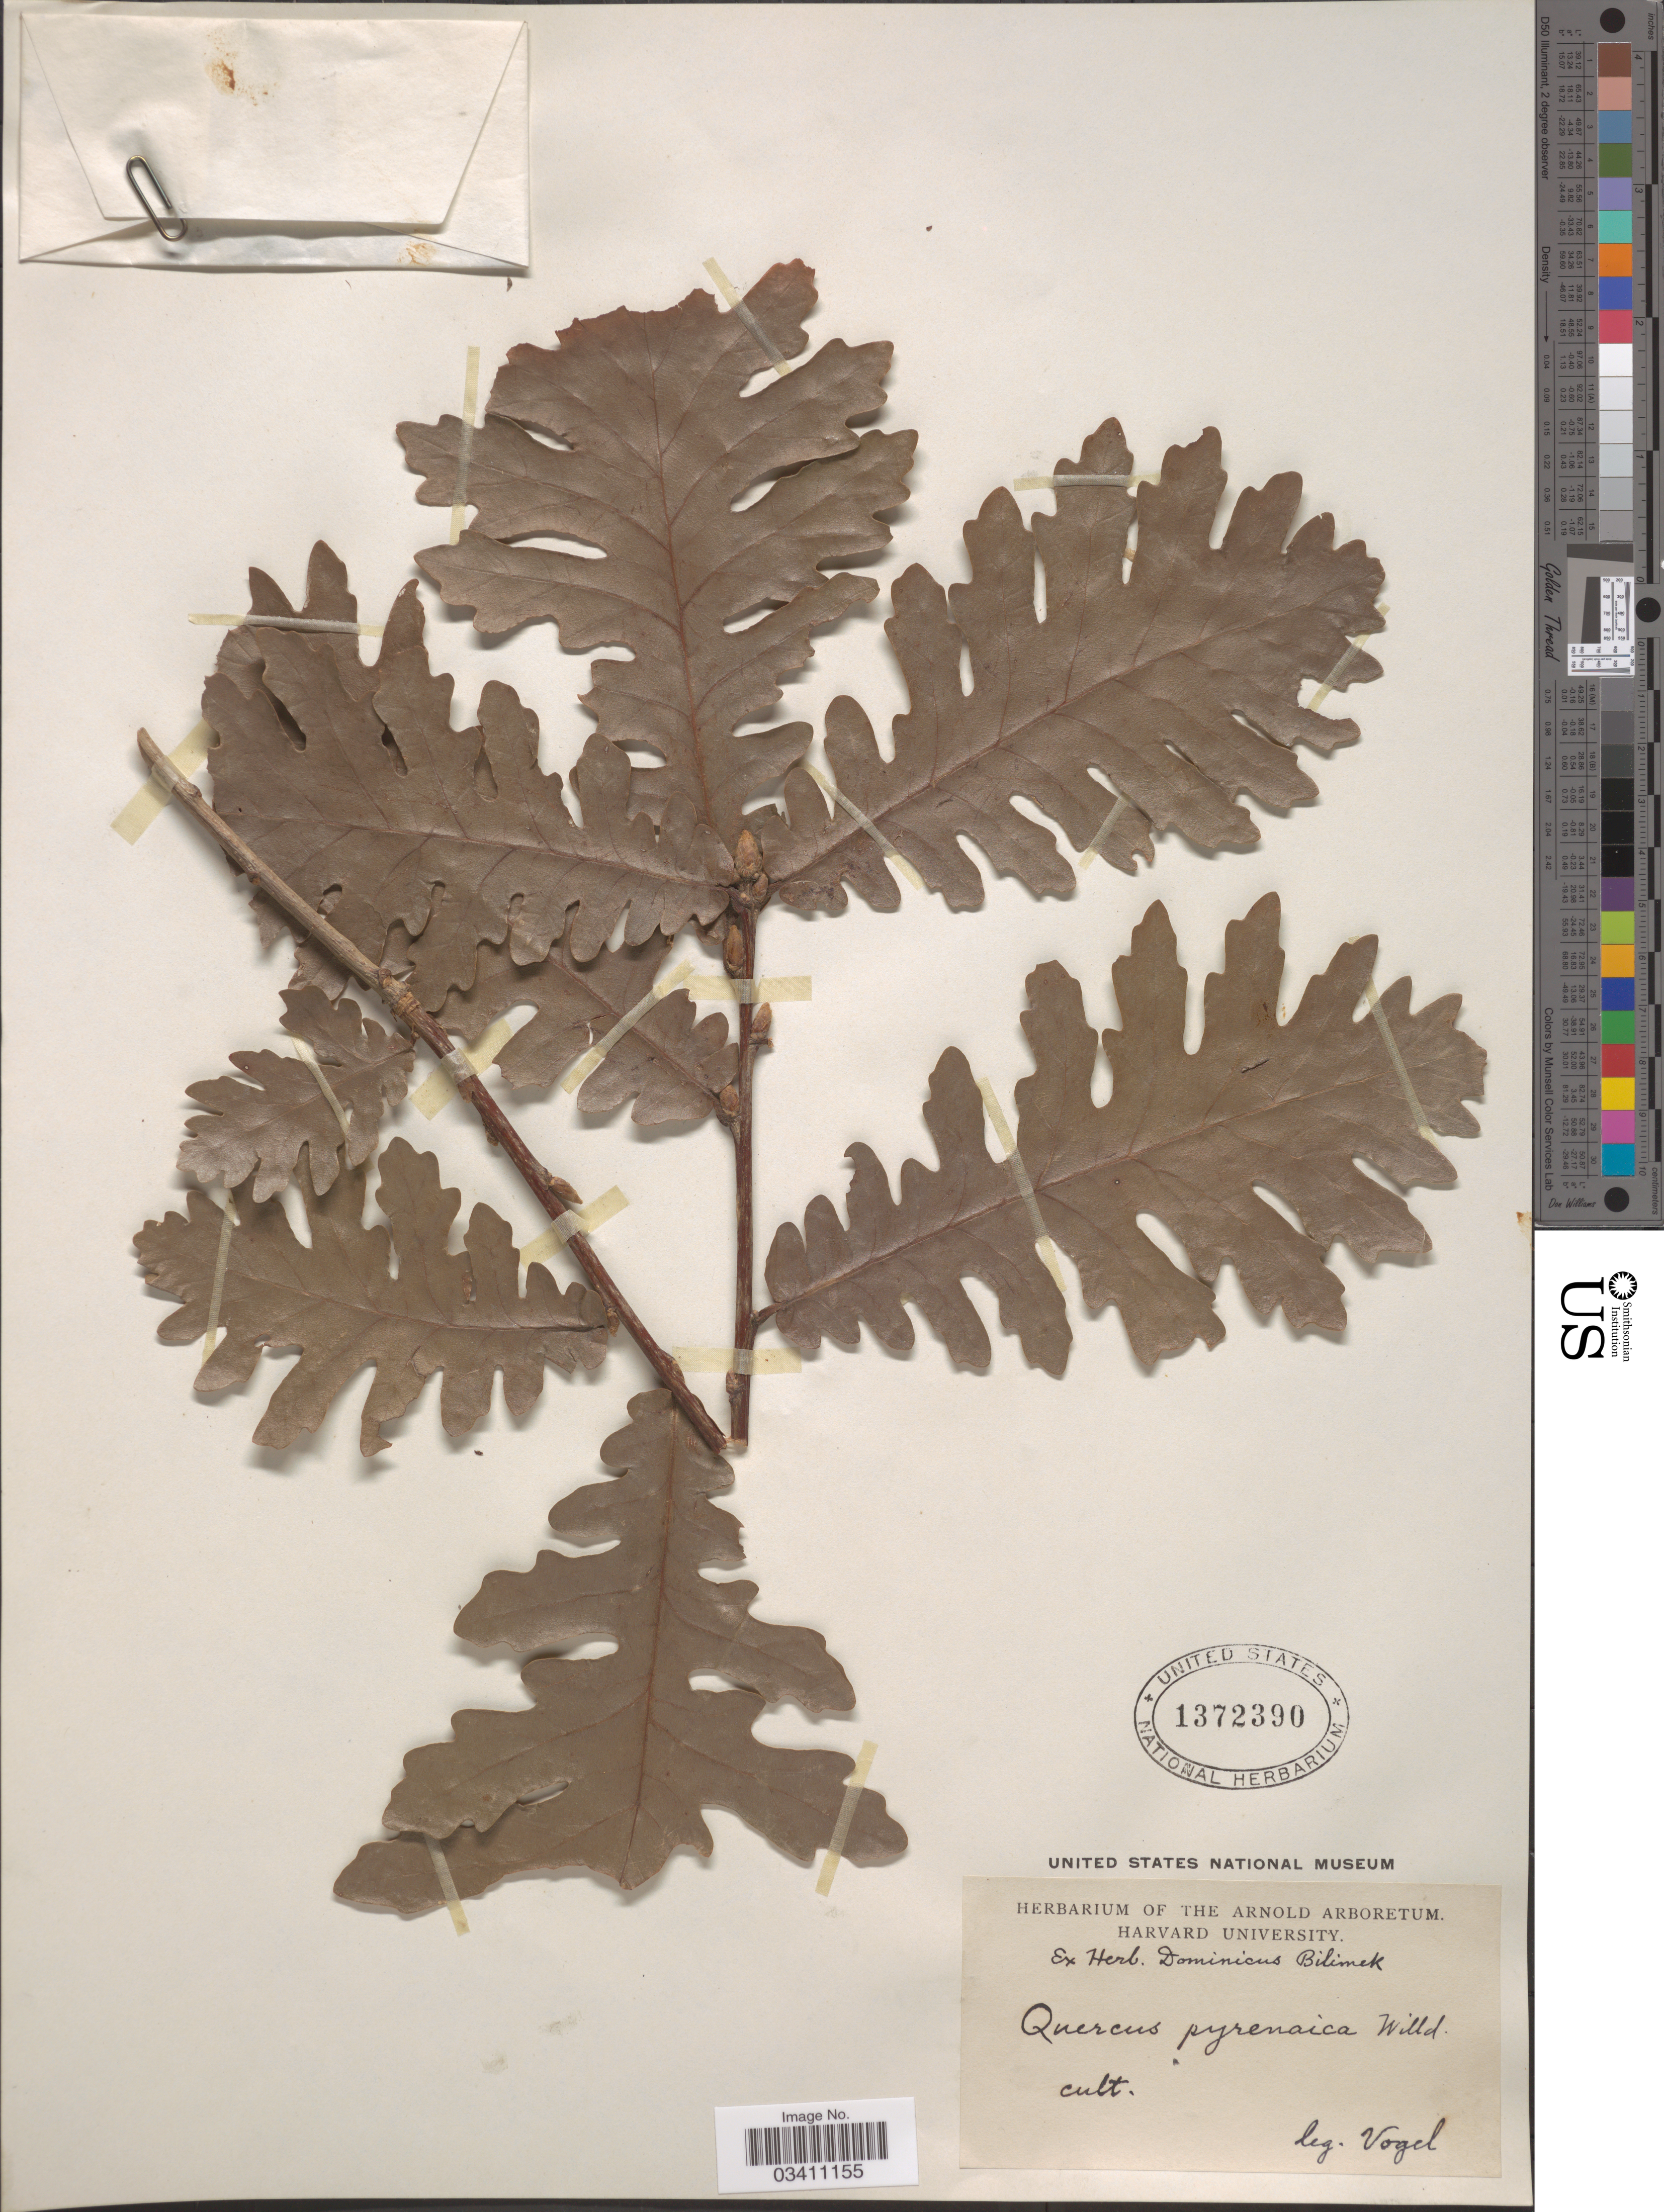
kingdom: Plantae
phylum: Tracheophyta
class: Magnoliopsida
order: Fagales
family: Fagaceae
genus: Quercus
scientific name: Quercus pyrenaica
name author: Willd.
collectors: Vogel, --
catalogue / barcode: US 1372390